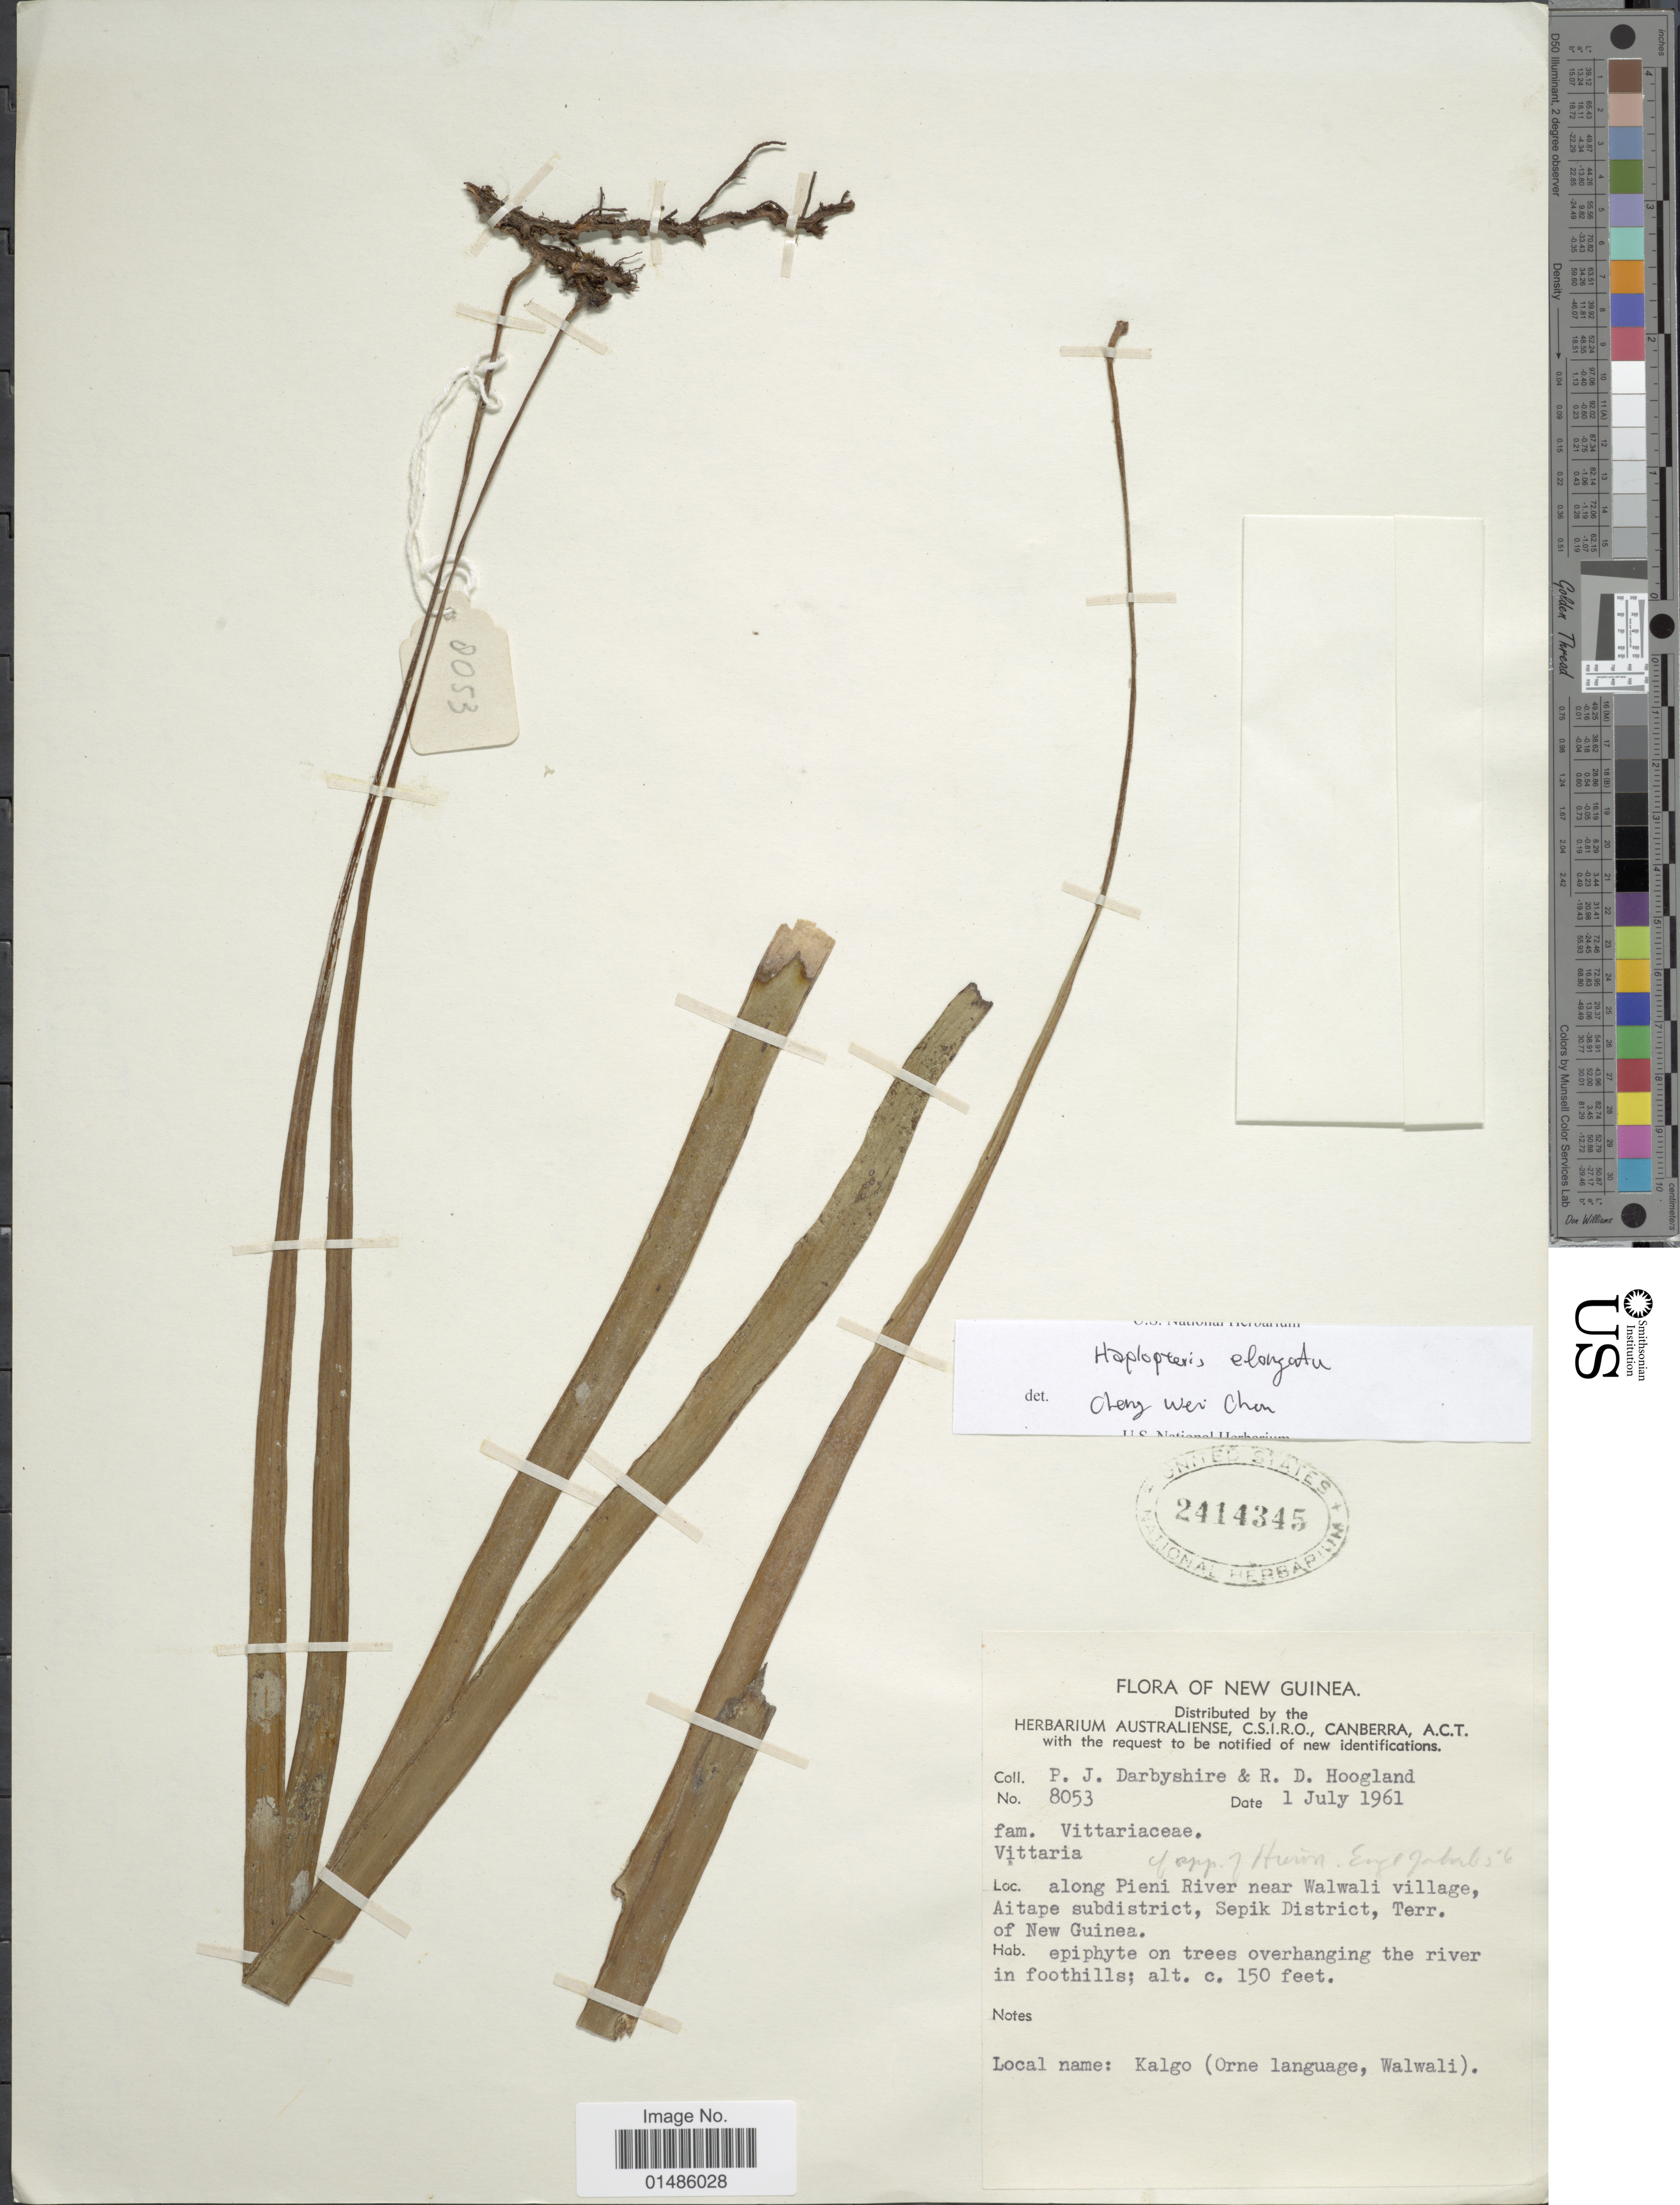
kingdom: Plantae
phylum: Tracheophyta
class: Polypodiopsida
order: Polypodiales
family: Pteridaceae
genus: Haplopteris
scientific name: Haplopteris elongata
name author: (Sw.) Crane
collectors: P. Darbyshire & R. D. Hoogland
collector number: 8053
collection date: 1961-07-01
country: Papua New Guinea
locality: New Guinea. Along Pieni River near Walwali village, Aitape subdistrict, Sepik District, Terr. of New Guinea.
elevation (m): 46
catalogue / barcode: US 2414345